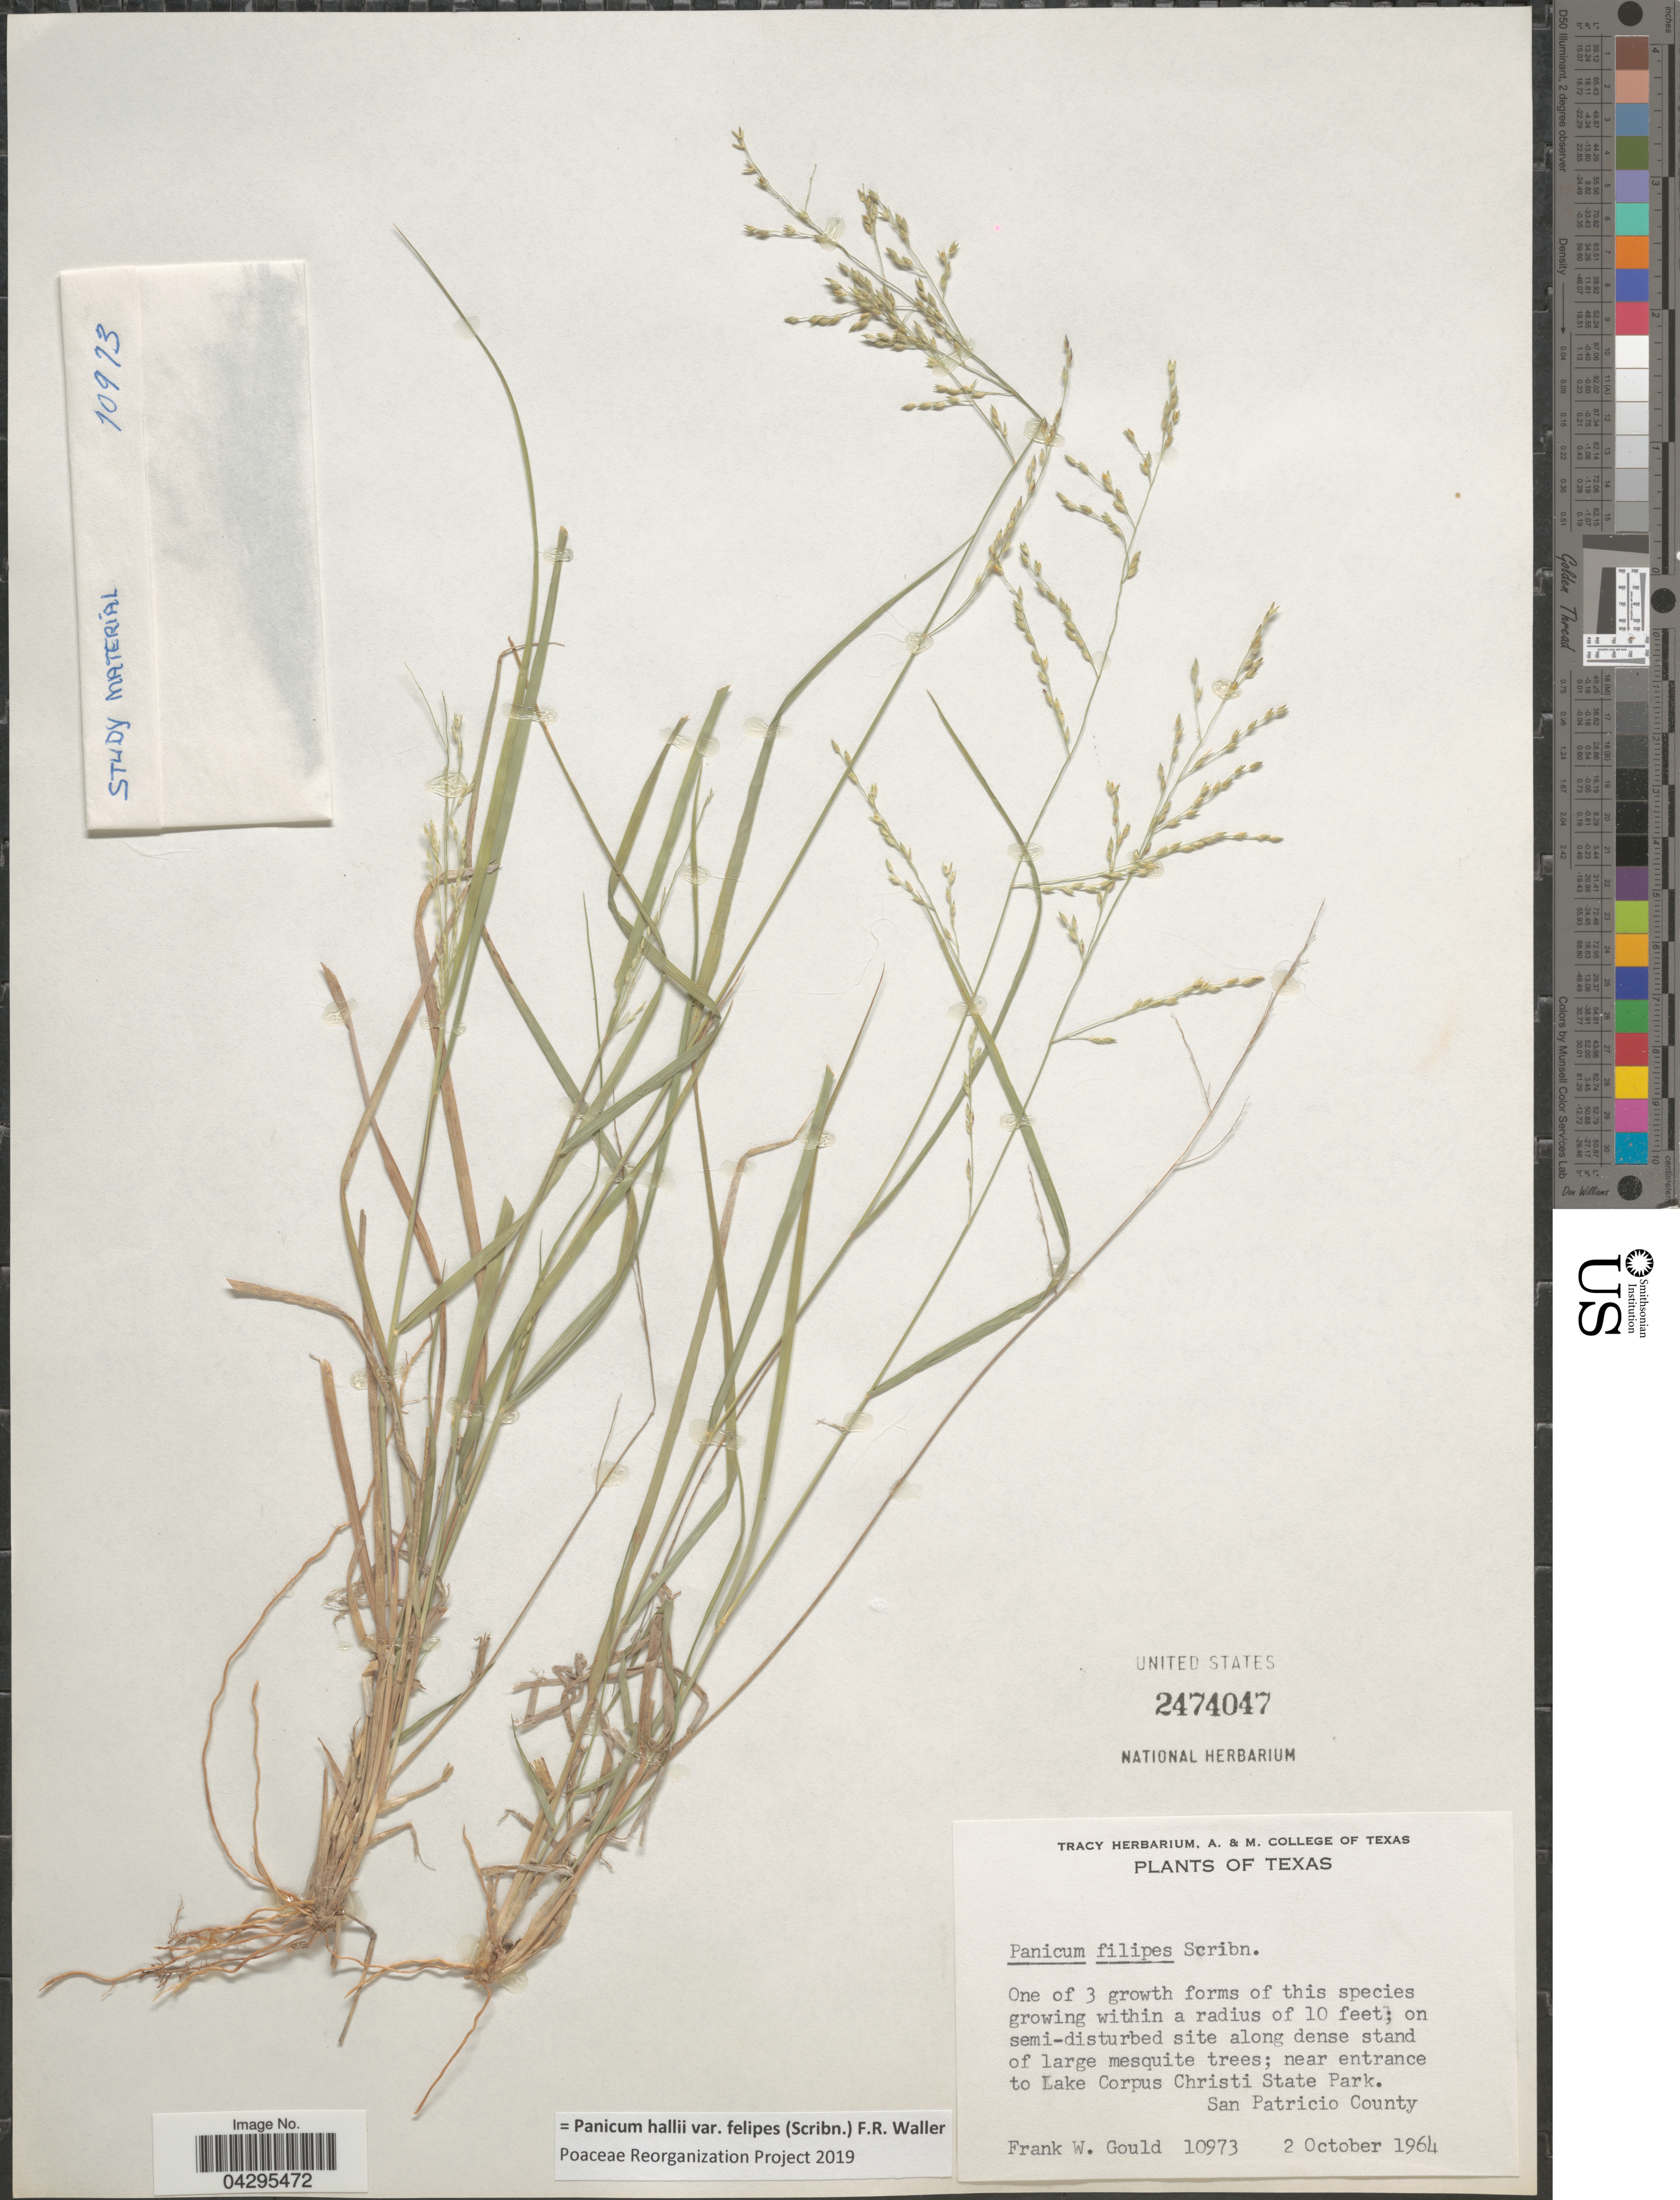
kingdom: Plantae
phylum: Tracheophyta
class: Liliopsida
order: Poales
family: Poaceae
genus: Panicum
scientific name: Panicum hallii var. felipes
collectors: F. W. Gould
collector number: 10973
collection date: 1964-10-02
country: United States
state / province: Texas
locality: Near entrance to Lake Corpus Christi State Park. San Patricio County.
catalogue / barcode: US 2474047